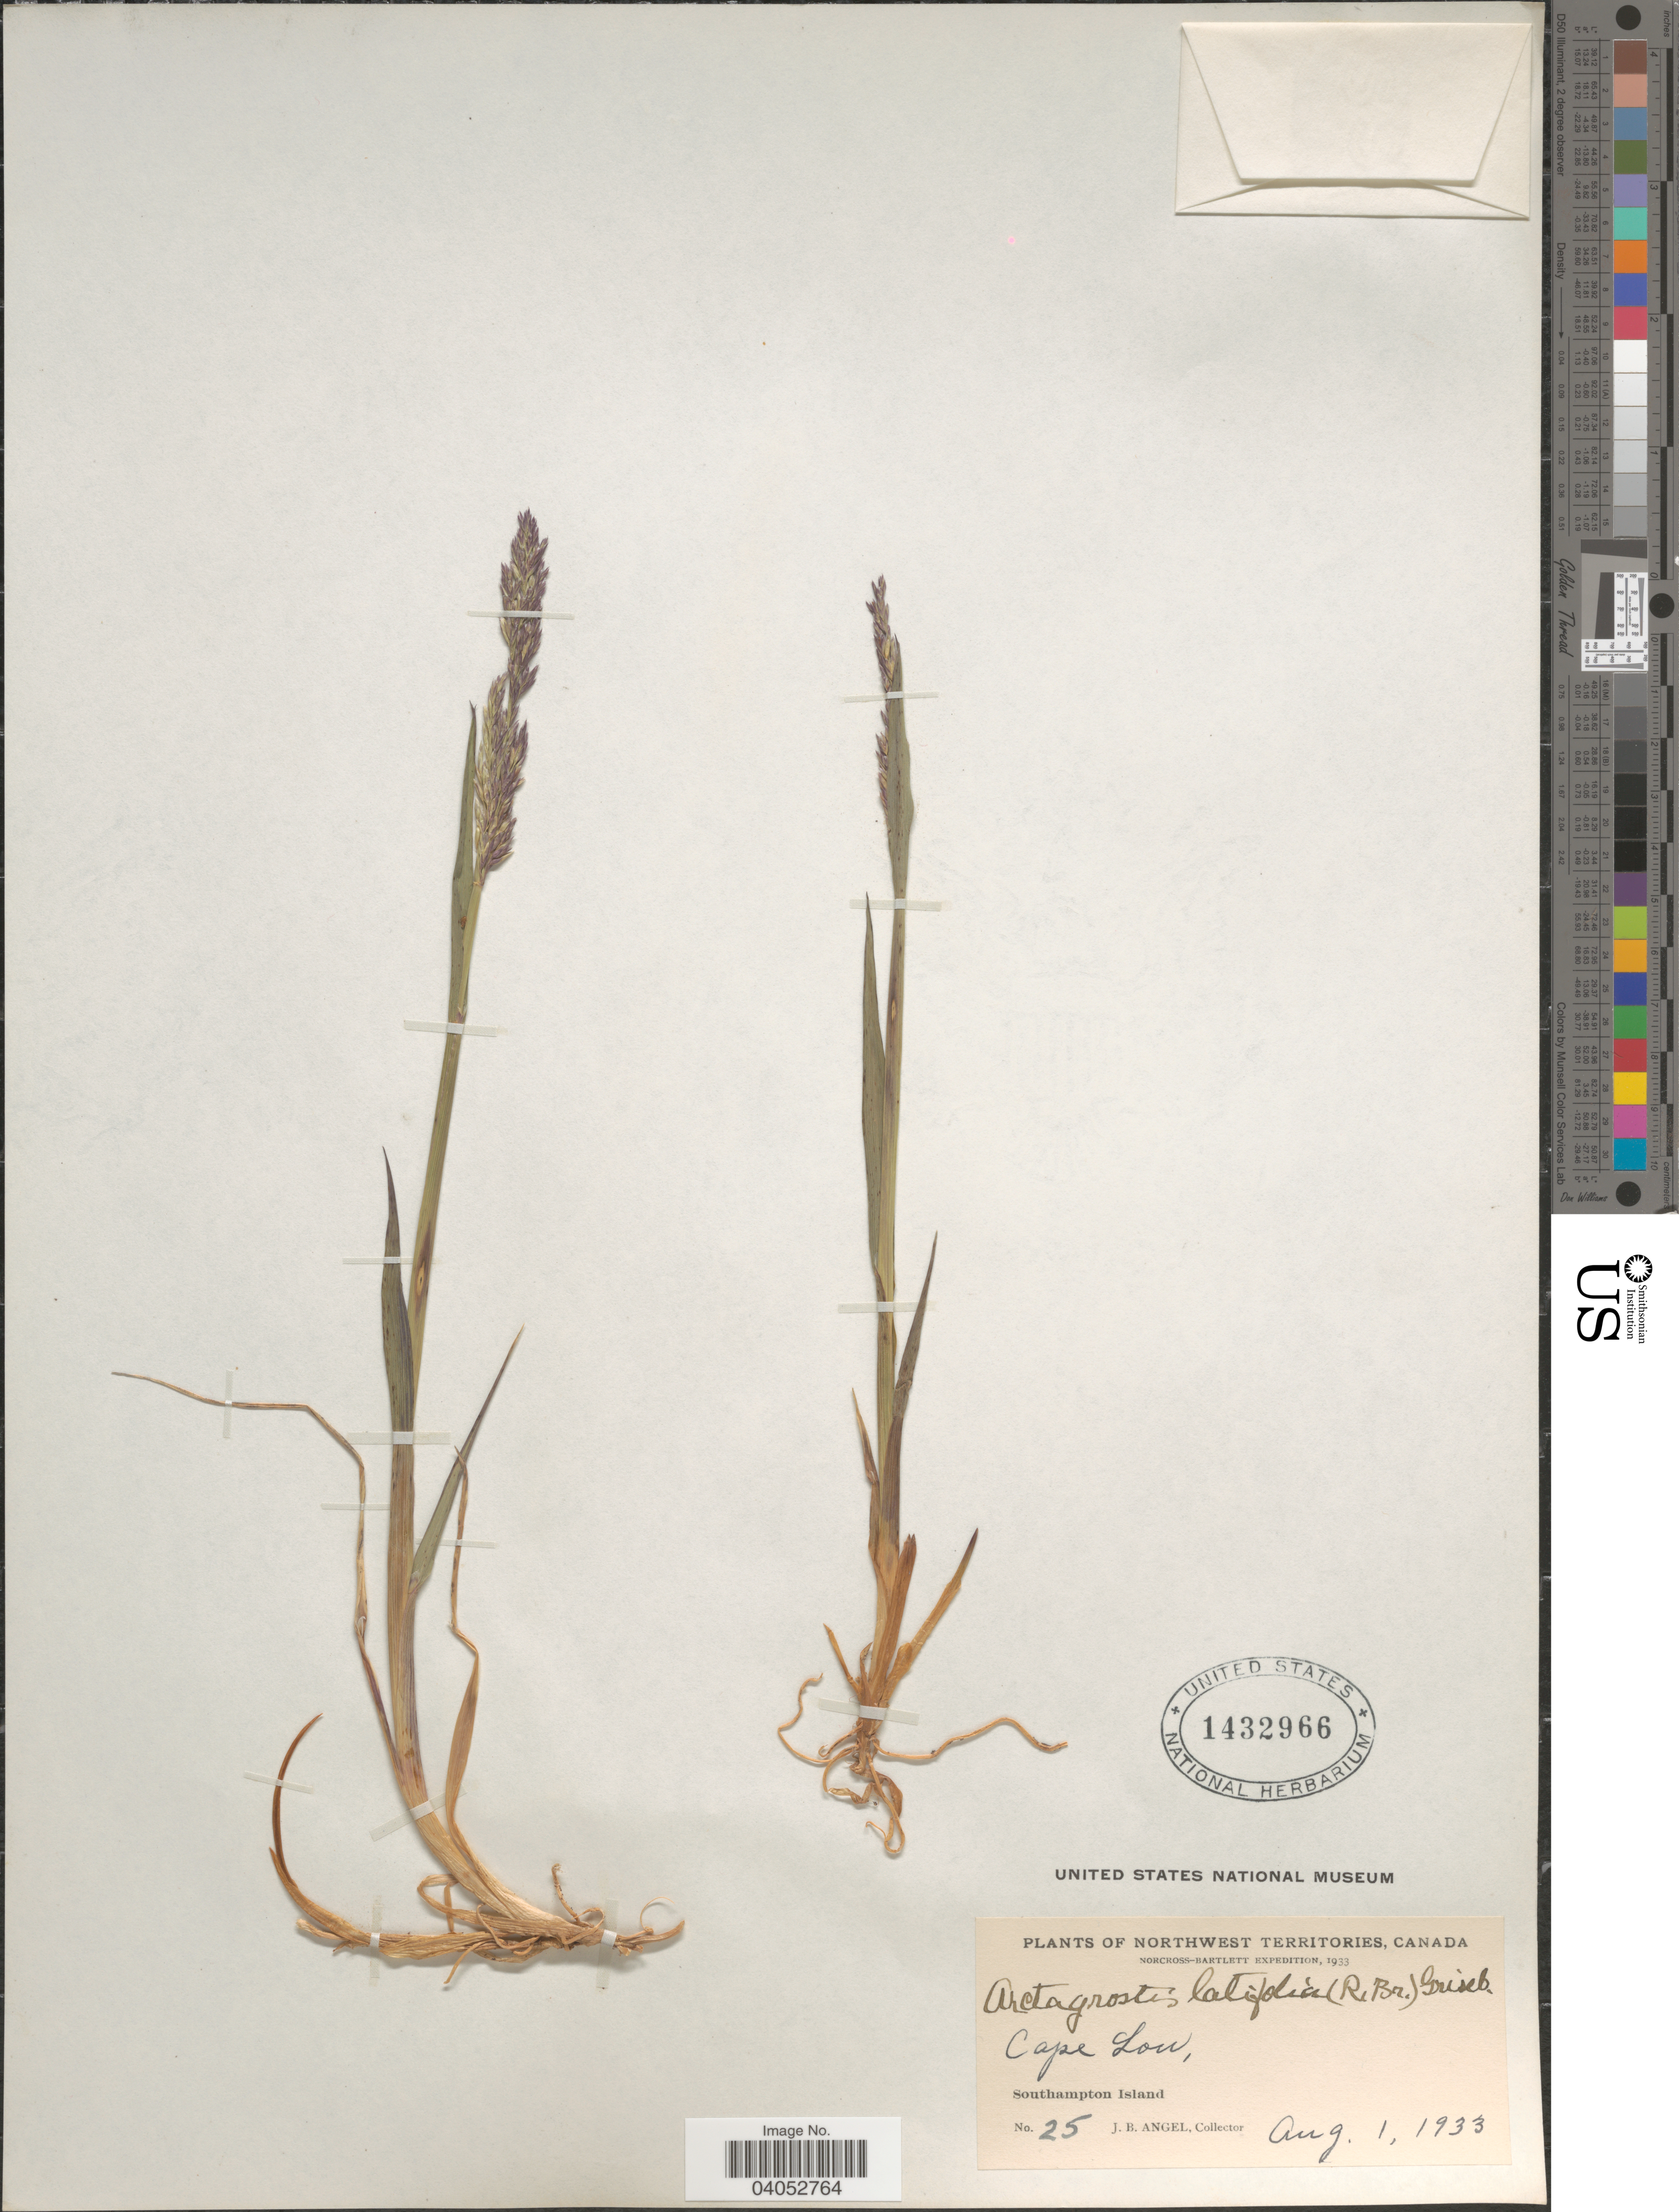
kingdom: Plantae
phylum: Tracheophyta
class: Liliopsida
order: Poales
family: Poaceae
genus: Arctagrostis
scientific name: Arctagrostis latifolia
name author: (R. Br.) Griseb.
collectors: J. Angel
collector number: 25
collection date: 1933-08-01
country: Canada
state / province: Northwest Territories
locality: Cape Low, Southampton Island.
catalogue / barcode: US 1432966